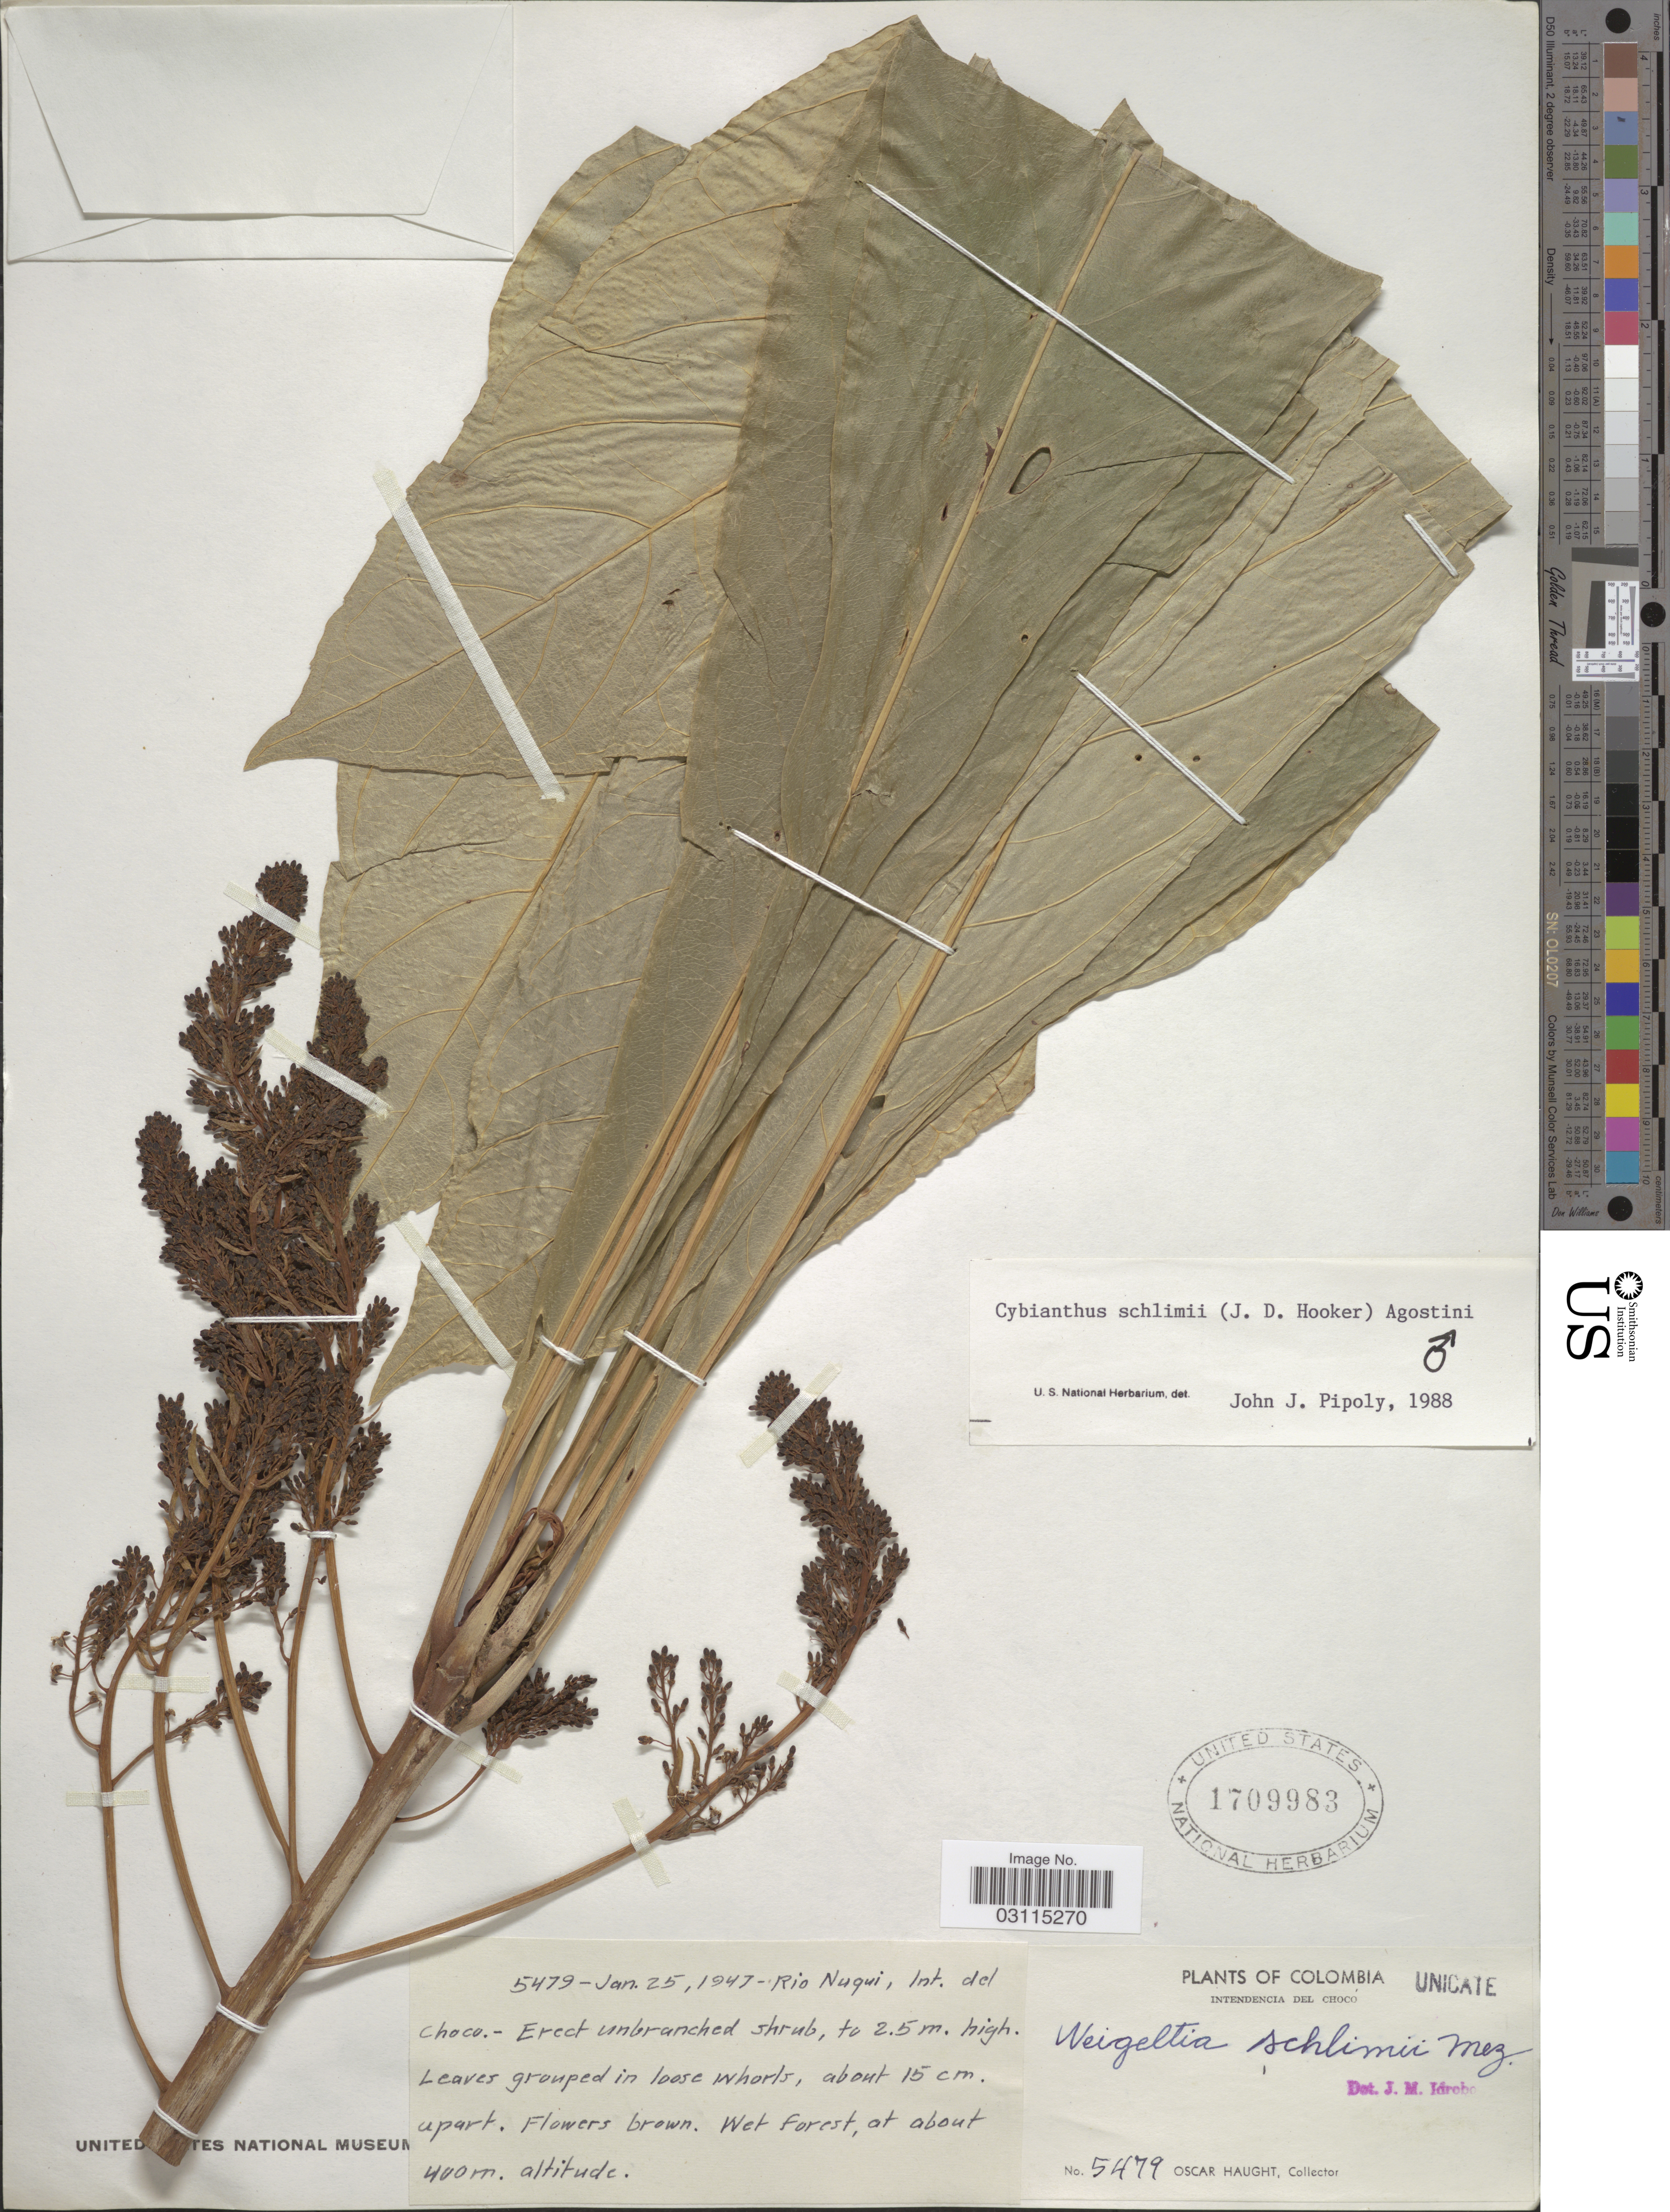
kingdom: Plantae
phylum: Tracheophyta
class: Magnoliopsida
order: Ericales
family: Primulaceae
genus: Cybianthus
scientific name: Cybianthus schlimii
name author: (Hook. f.) G. Agostini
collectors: O. L. Haught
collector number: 5479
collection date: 1947-01-25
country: Colombia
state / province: Chocó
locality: Intendencia del Chocó, Rio Nuqui.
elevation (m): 400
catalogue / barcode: US 1709983